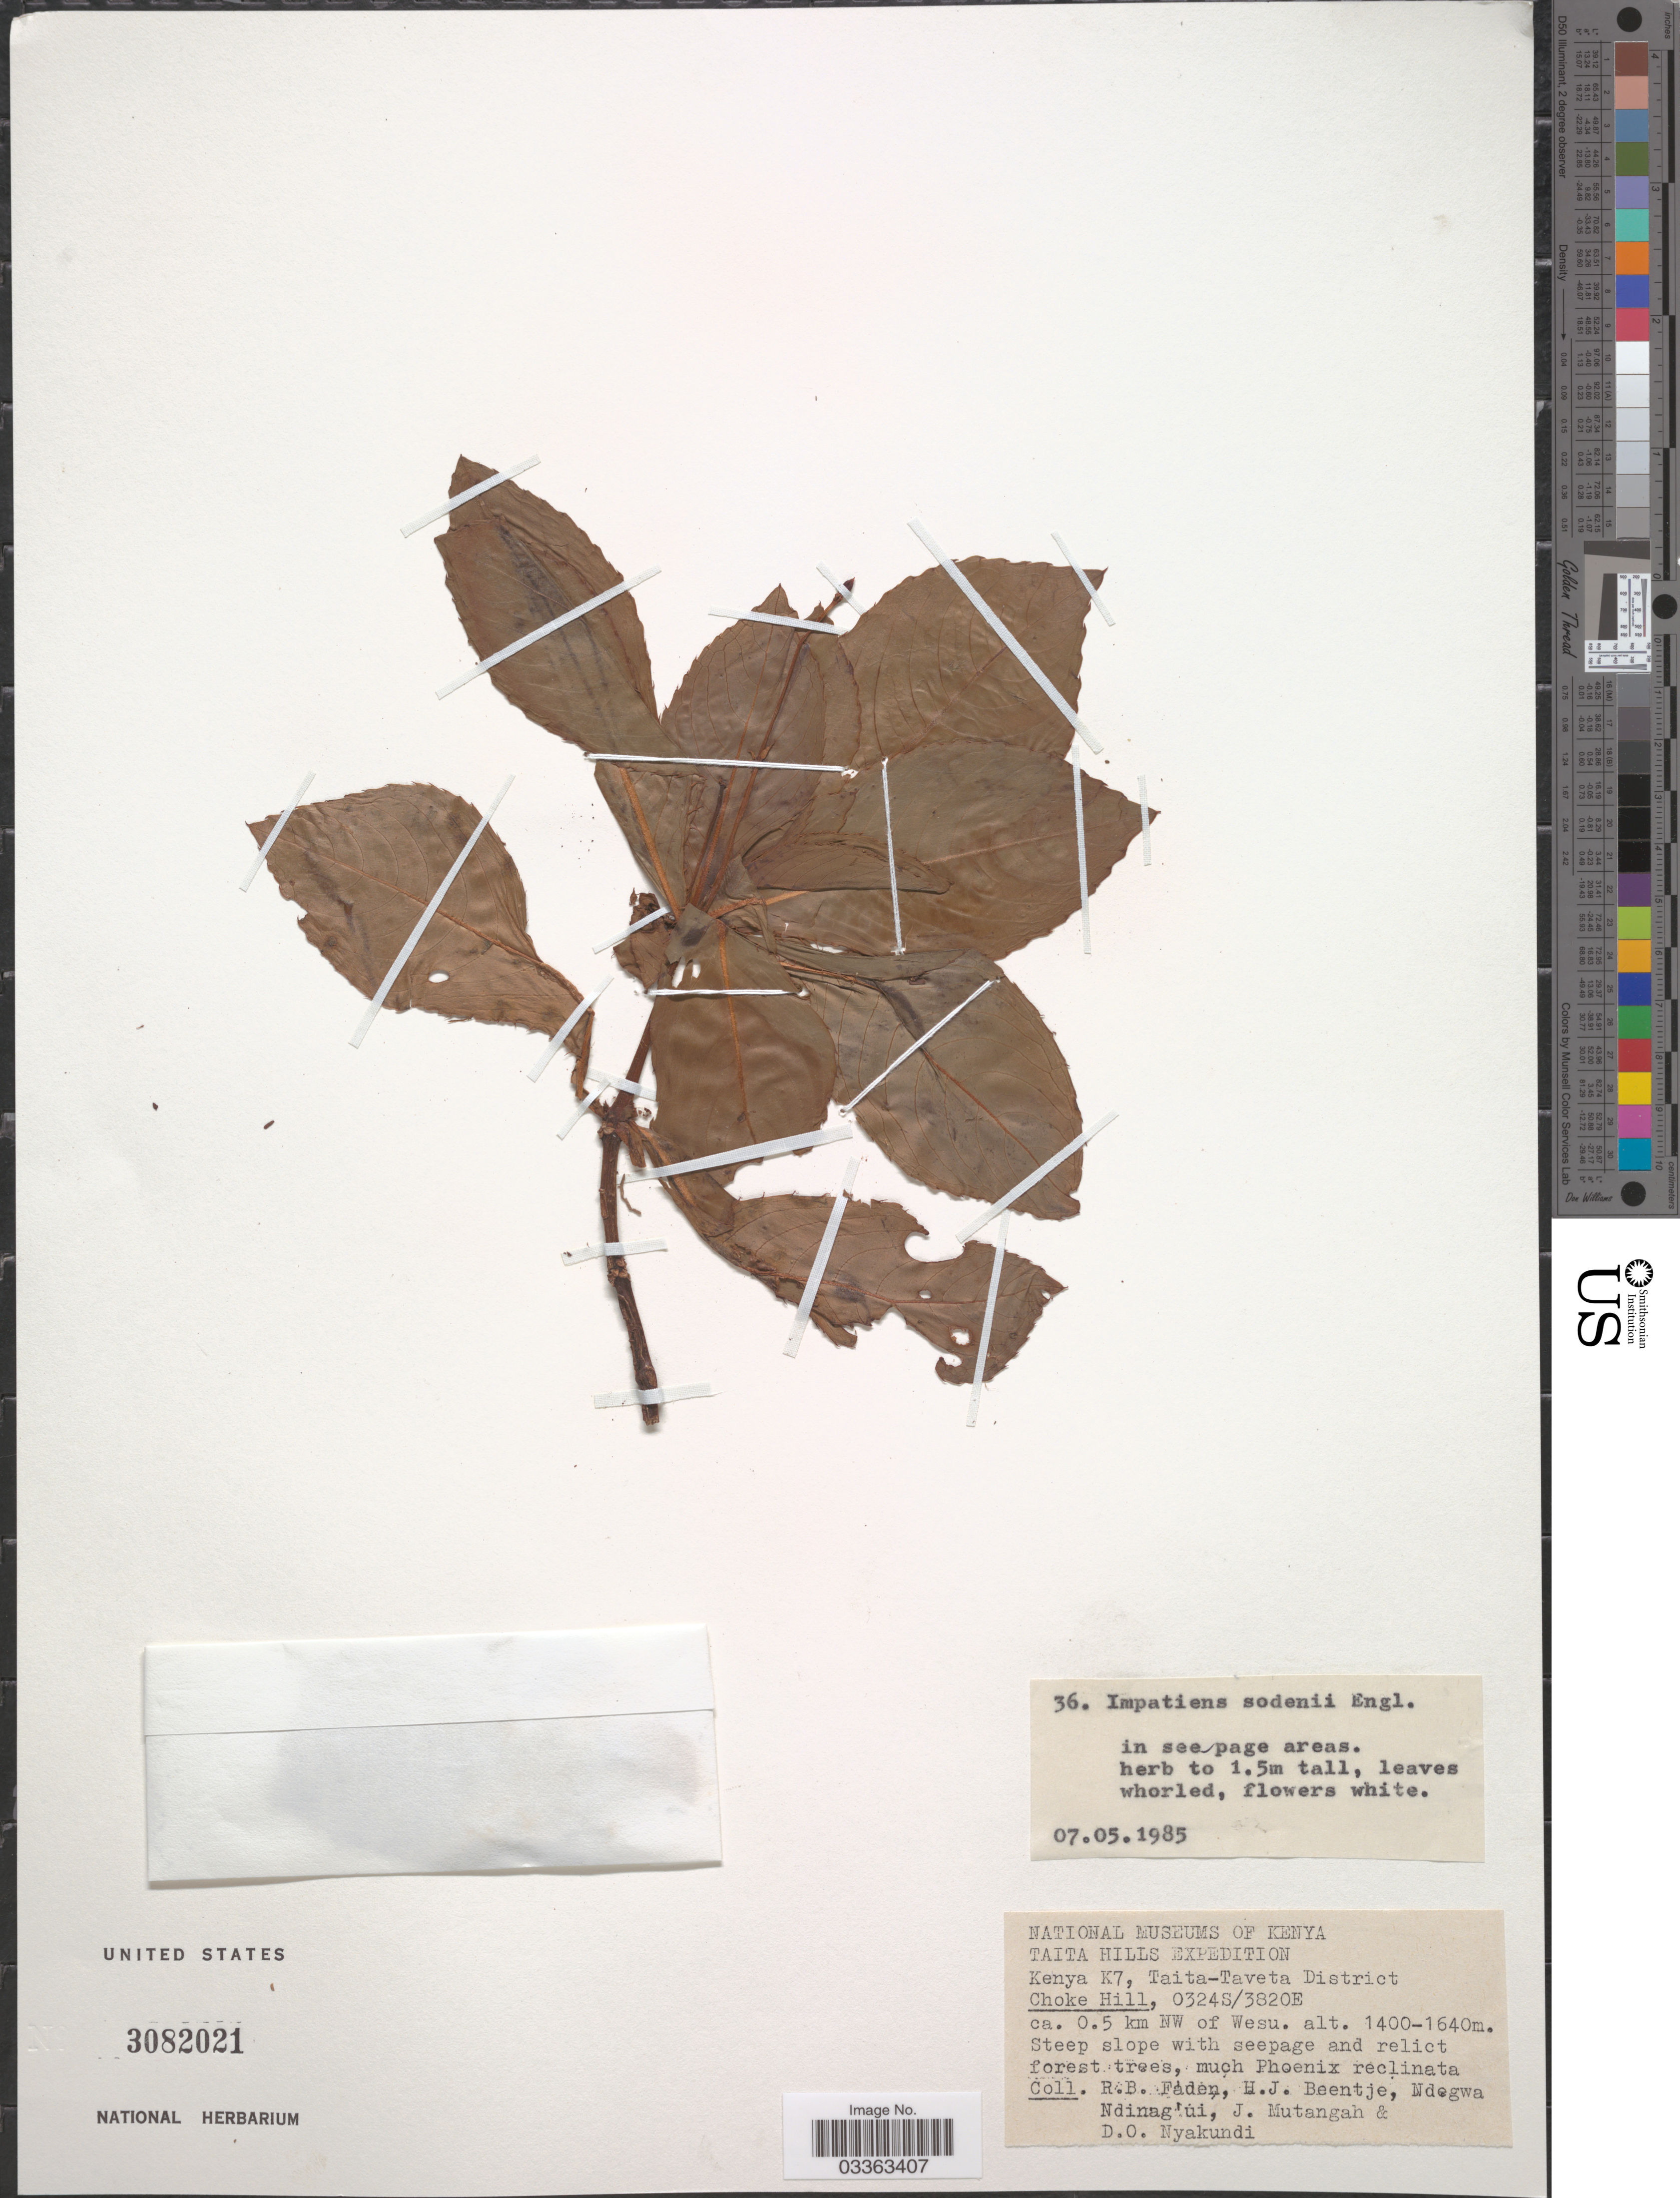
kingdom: Plantae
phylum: Tracheophyta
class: Magnoliopsida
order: Ericales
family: Balsaminaceae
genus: Impatiens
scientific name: Impatiens sodenii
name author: Engl. & Warb.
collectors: R. B. Faden, H. J. Beentje, Ndegwa Ndiang'ui, J. Mutangah & D. Nyakundi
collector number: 36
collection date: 1985-05-07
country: Kenya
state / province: Taita Taveta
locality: K7, Taita-Taveta District, Choke Hill, ca. 0.5 km NW of Wesu.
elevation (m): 1400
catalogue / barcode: US 3082021